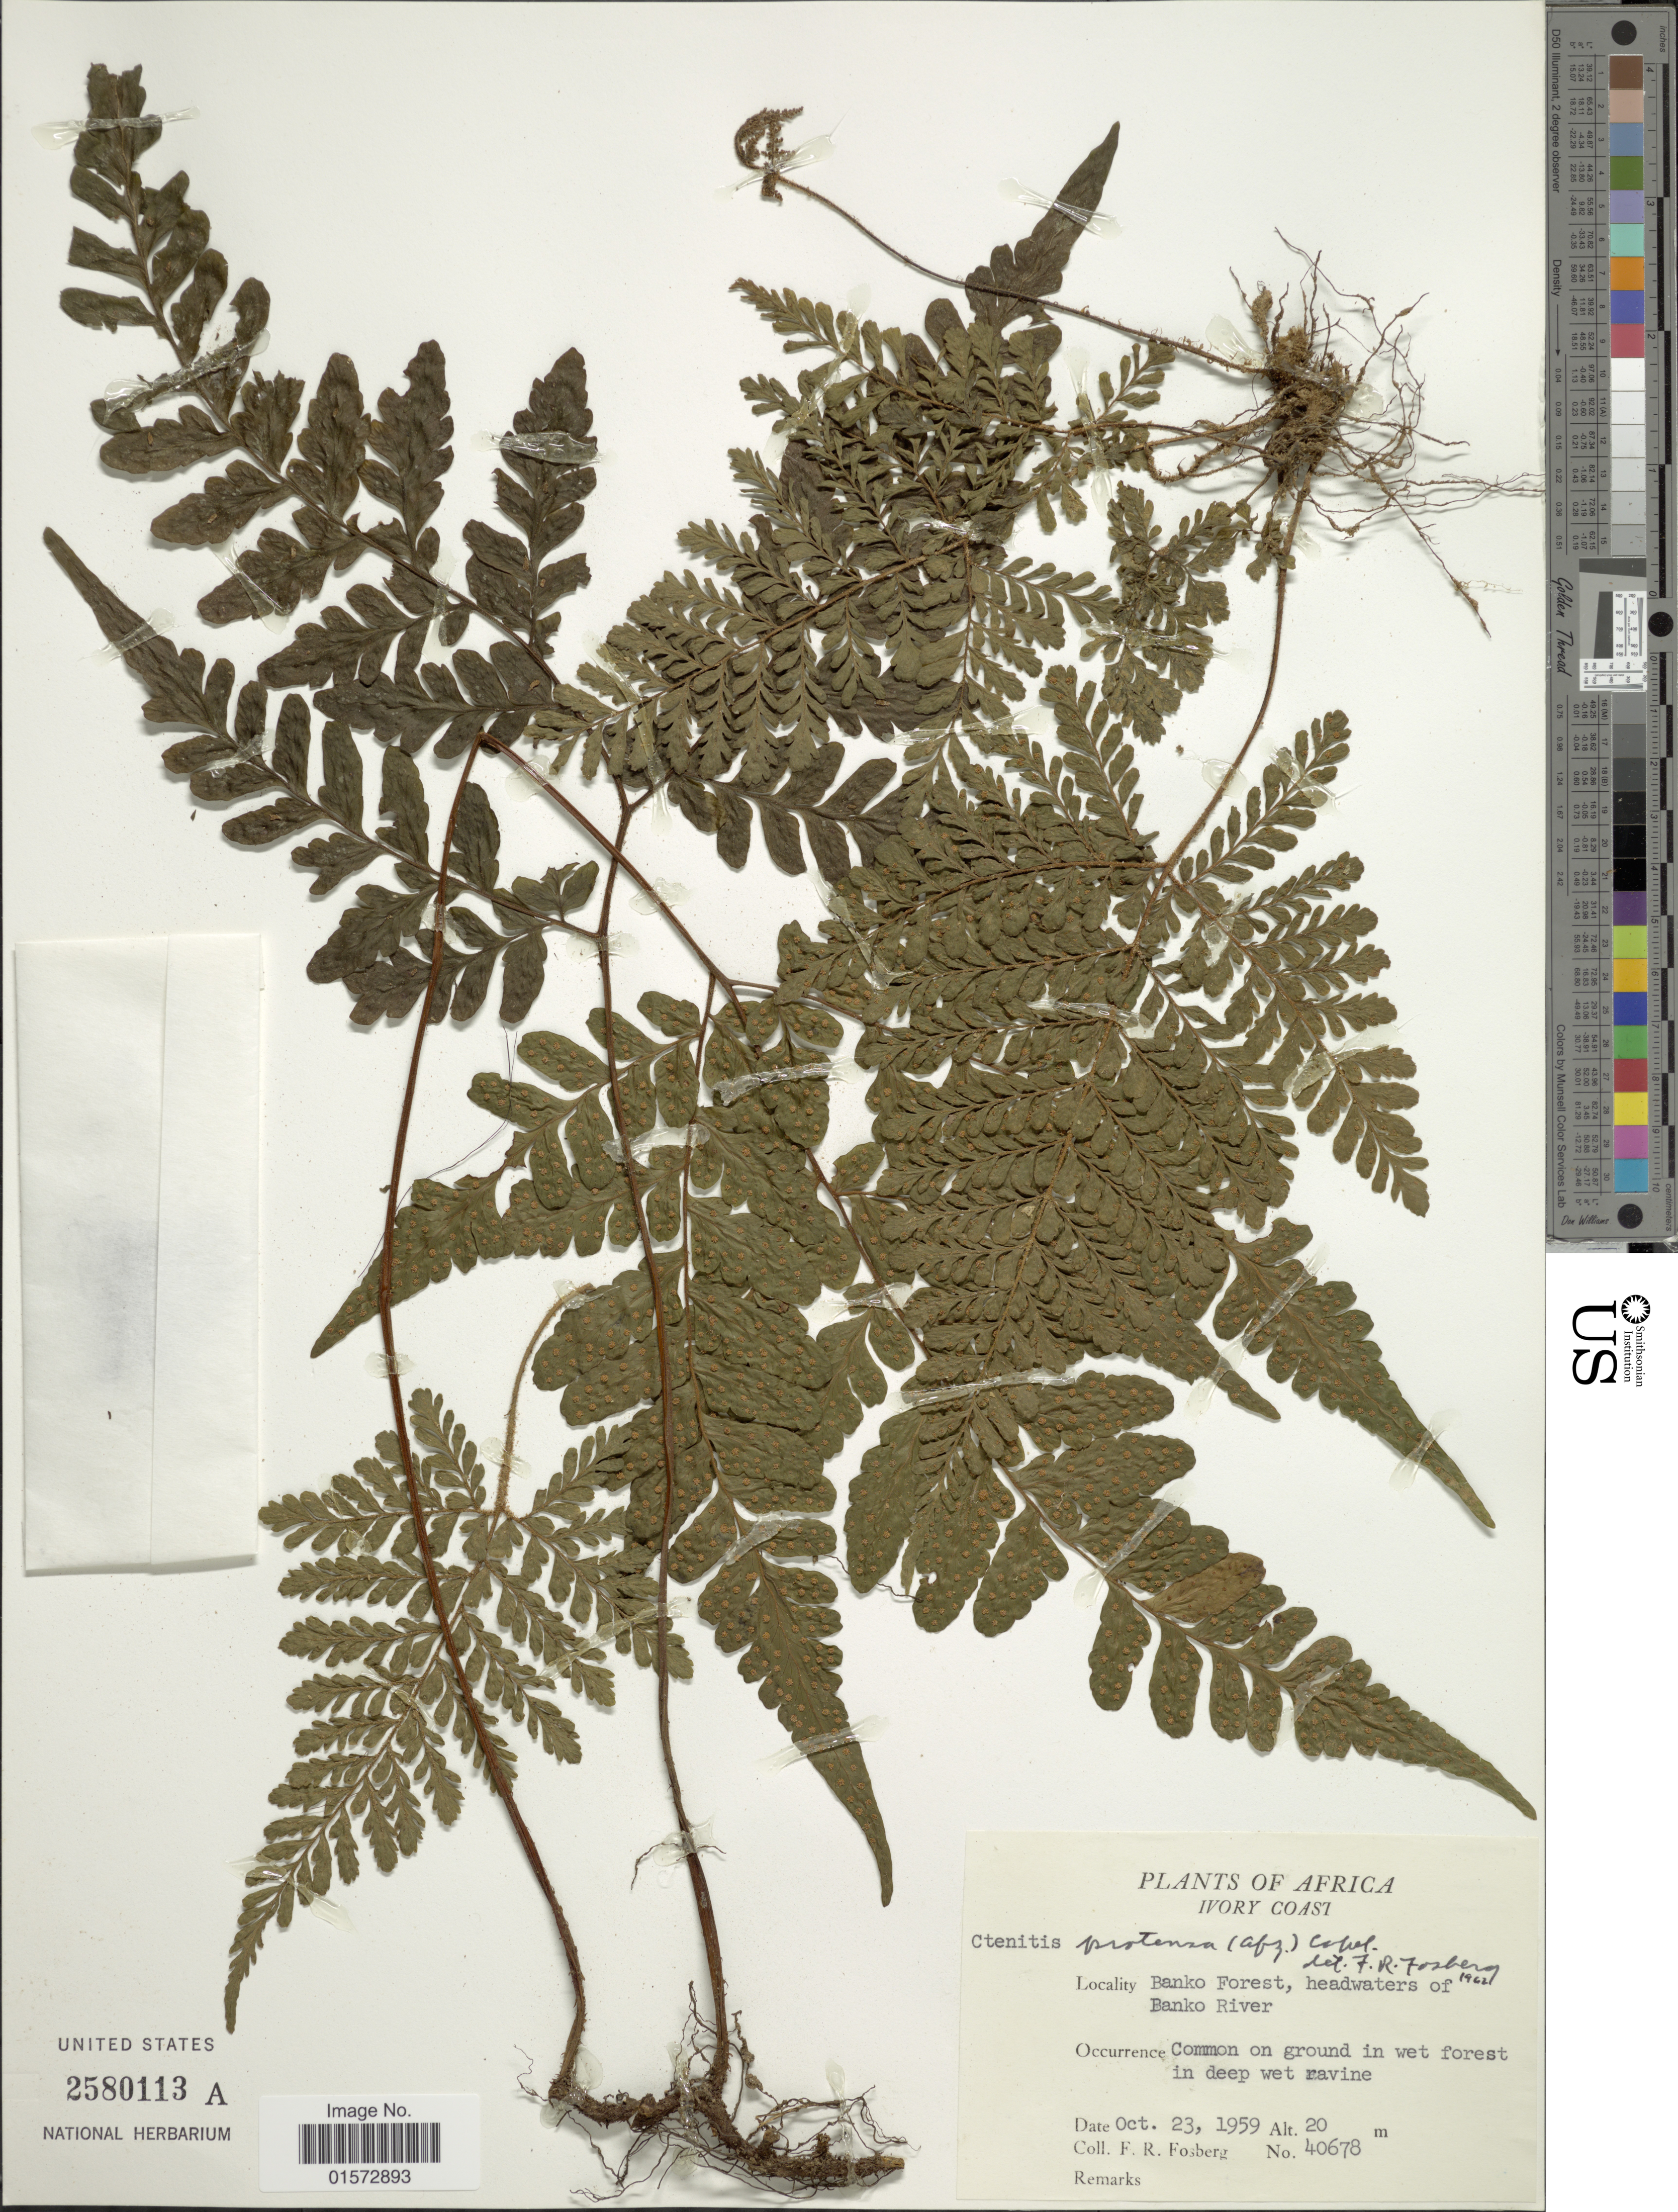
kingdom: Plantae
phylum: Tracheophyta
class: Polypodiopsida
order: Polypodiales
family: Tectariaceae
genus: Triplophyllum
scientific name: Triplophyllum protensum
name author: (Sw.) Holttum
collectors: F. R. Fosberg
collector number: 40678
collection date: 1959-10-23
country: Ivory Coast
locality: Africa, Banko Forest, headwaters of Banko River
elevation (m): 20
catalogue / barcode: US 2580113A